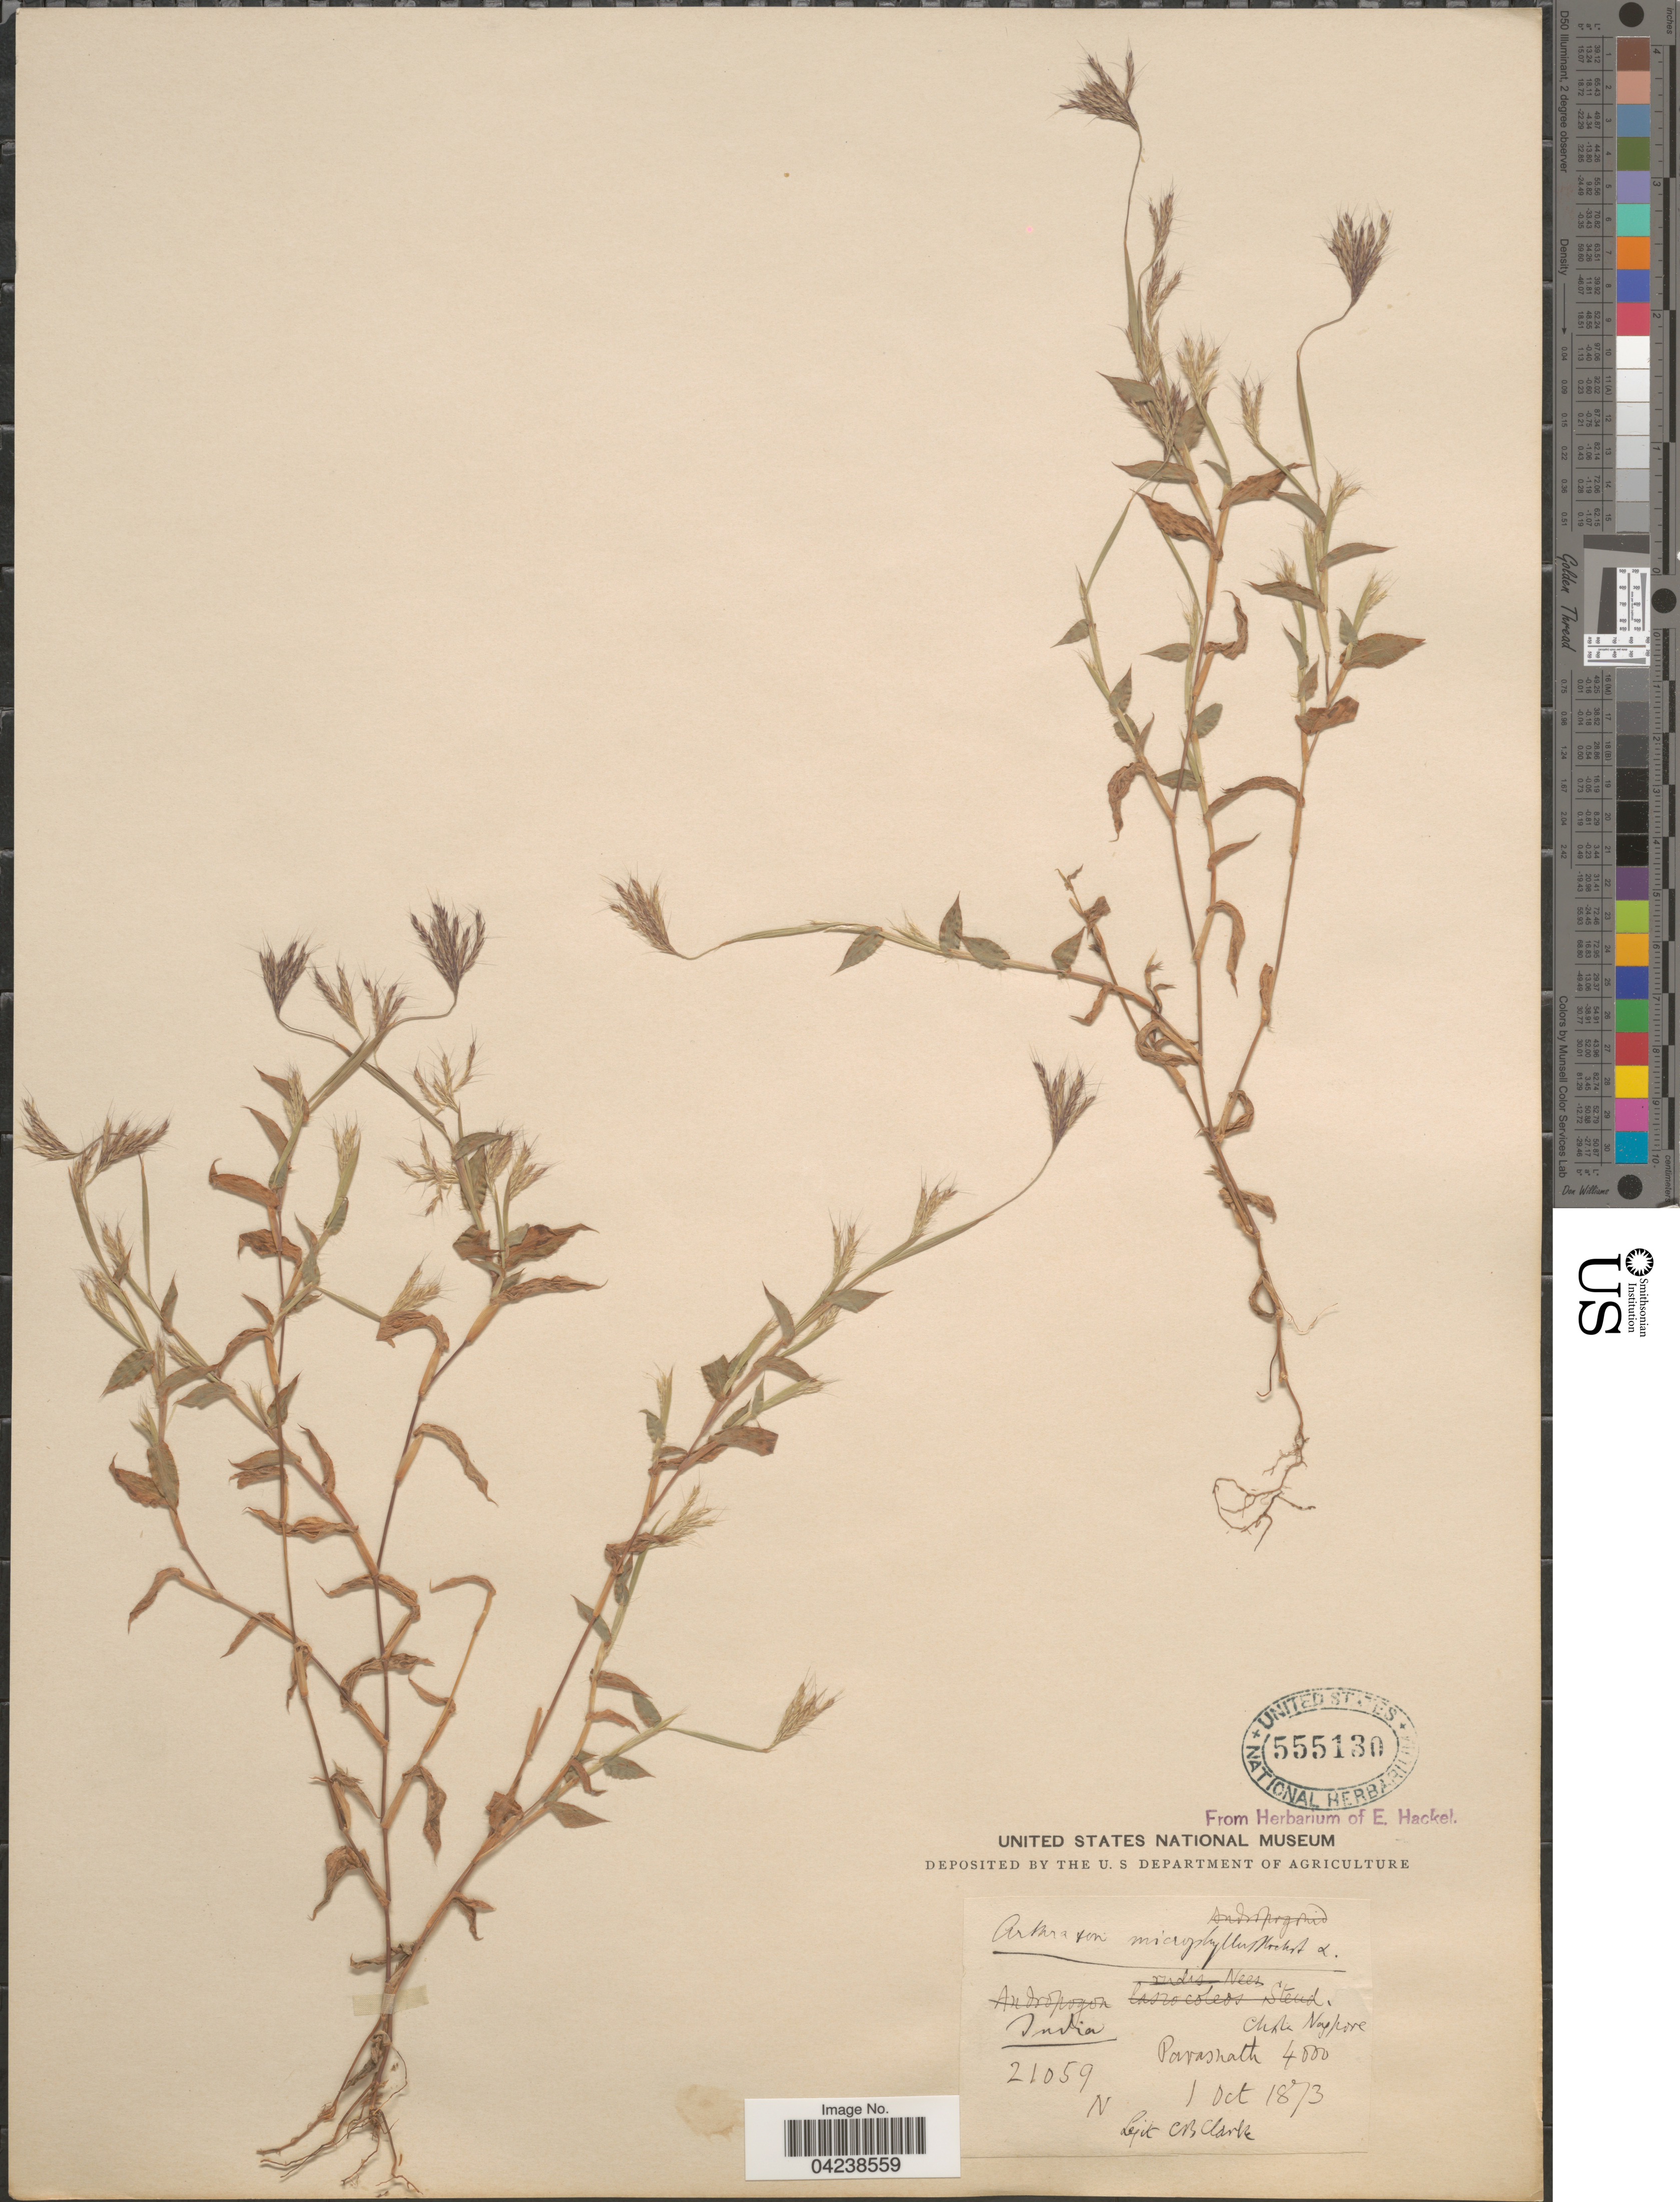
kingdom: Plantae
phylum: Tracheophyta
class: Liliopsida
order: Poales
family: Poaceae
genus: Arthraxon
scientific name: Arthraxon lancifolius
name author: (Trin.) Hochst.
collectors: C. B. Clarke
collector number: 21059N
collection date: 1873-10-01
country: India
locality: Parasnath.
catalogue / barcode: US 555130